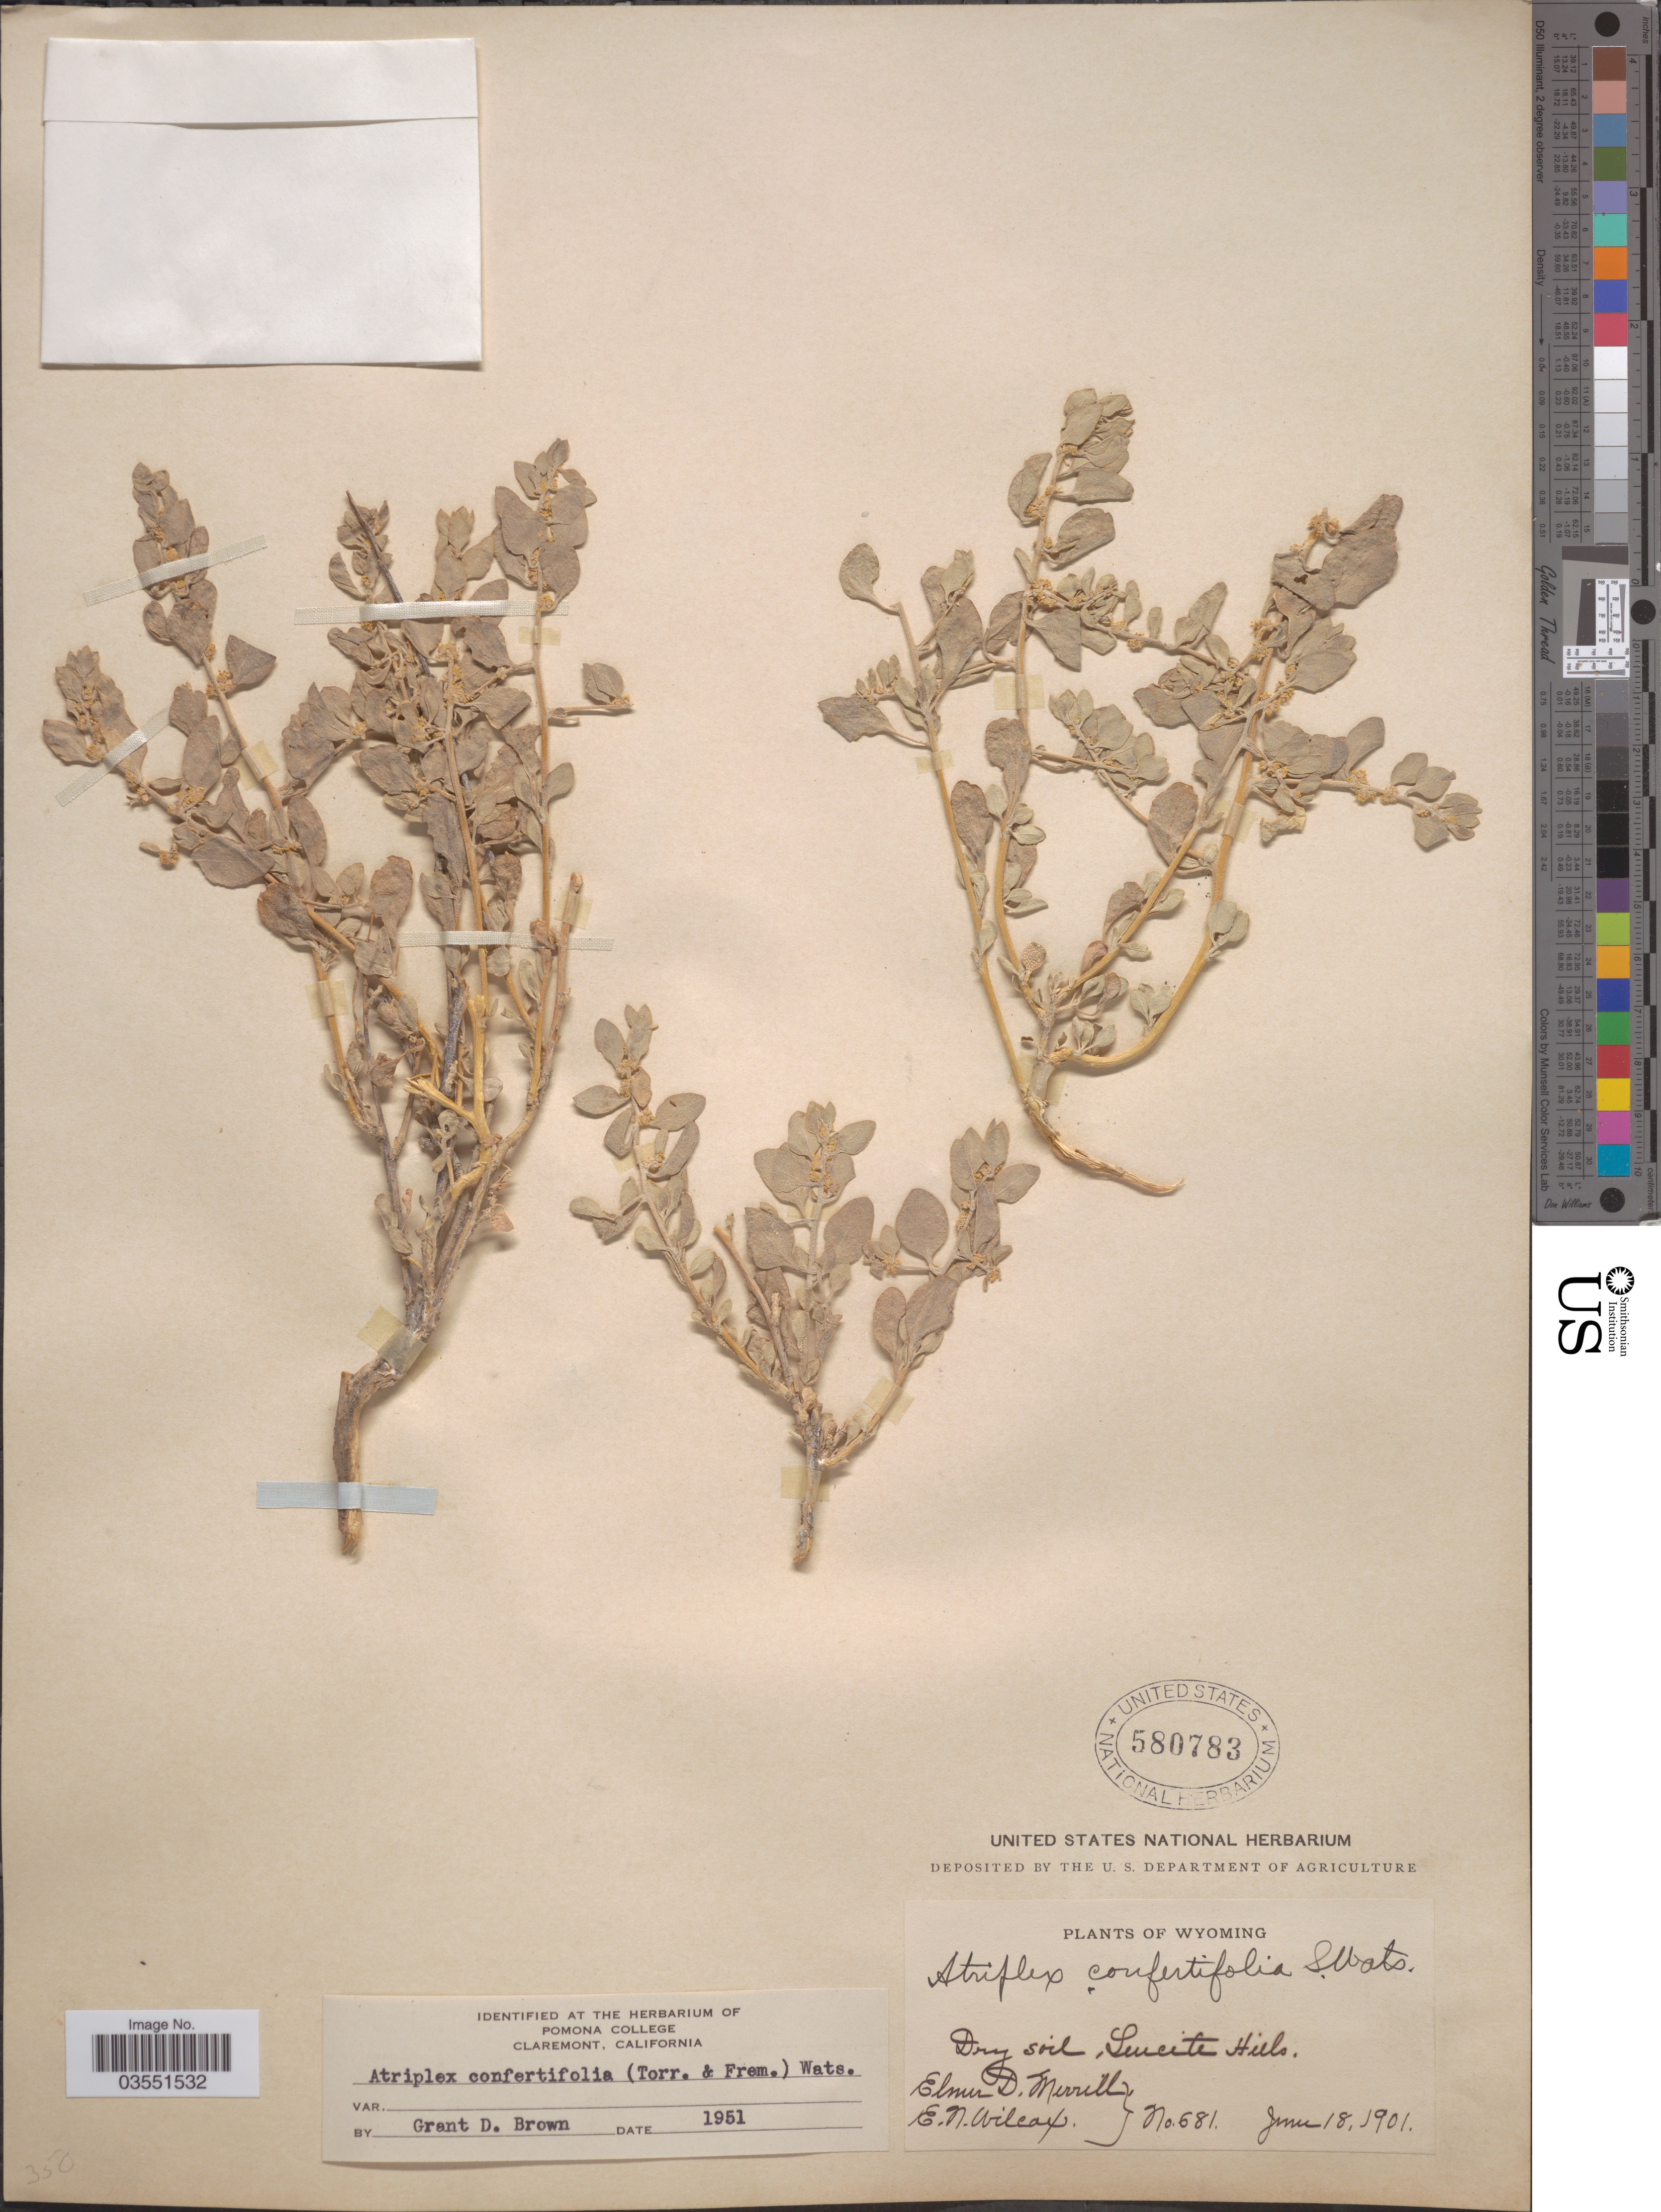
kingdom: Plantae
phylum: Tracheophyta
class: Magnoliopsida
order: Caryophyllales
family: Amaranthaceae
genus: Atriplex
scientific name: Atriplex confertifolia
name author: (Torr. & Frém.) S. Watson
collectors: E. D. Merrill & E. Wilcox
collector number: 681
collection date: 1901-06-18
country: United States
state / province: Wyoming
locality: Leucite Hills.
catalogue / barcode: US 580783